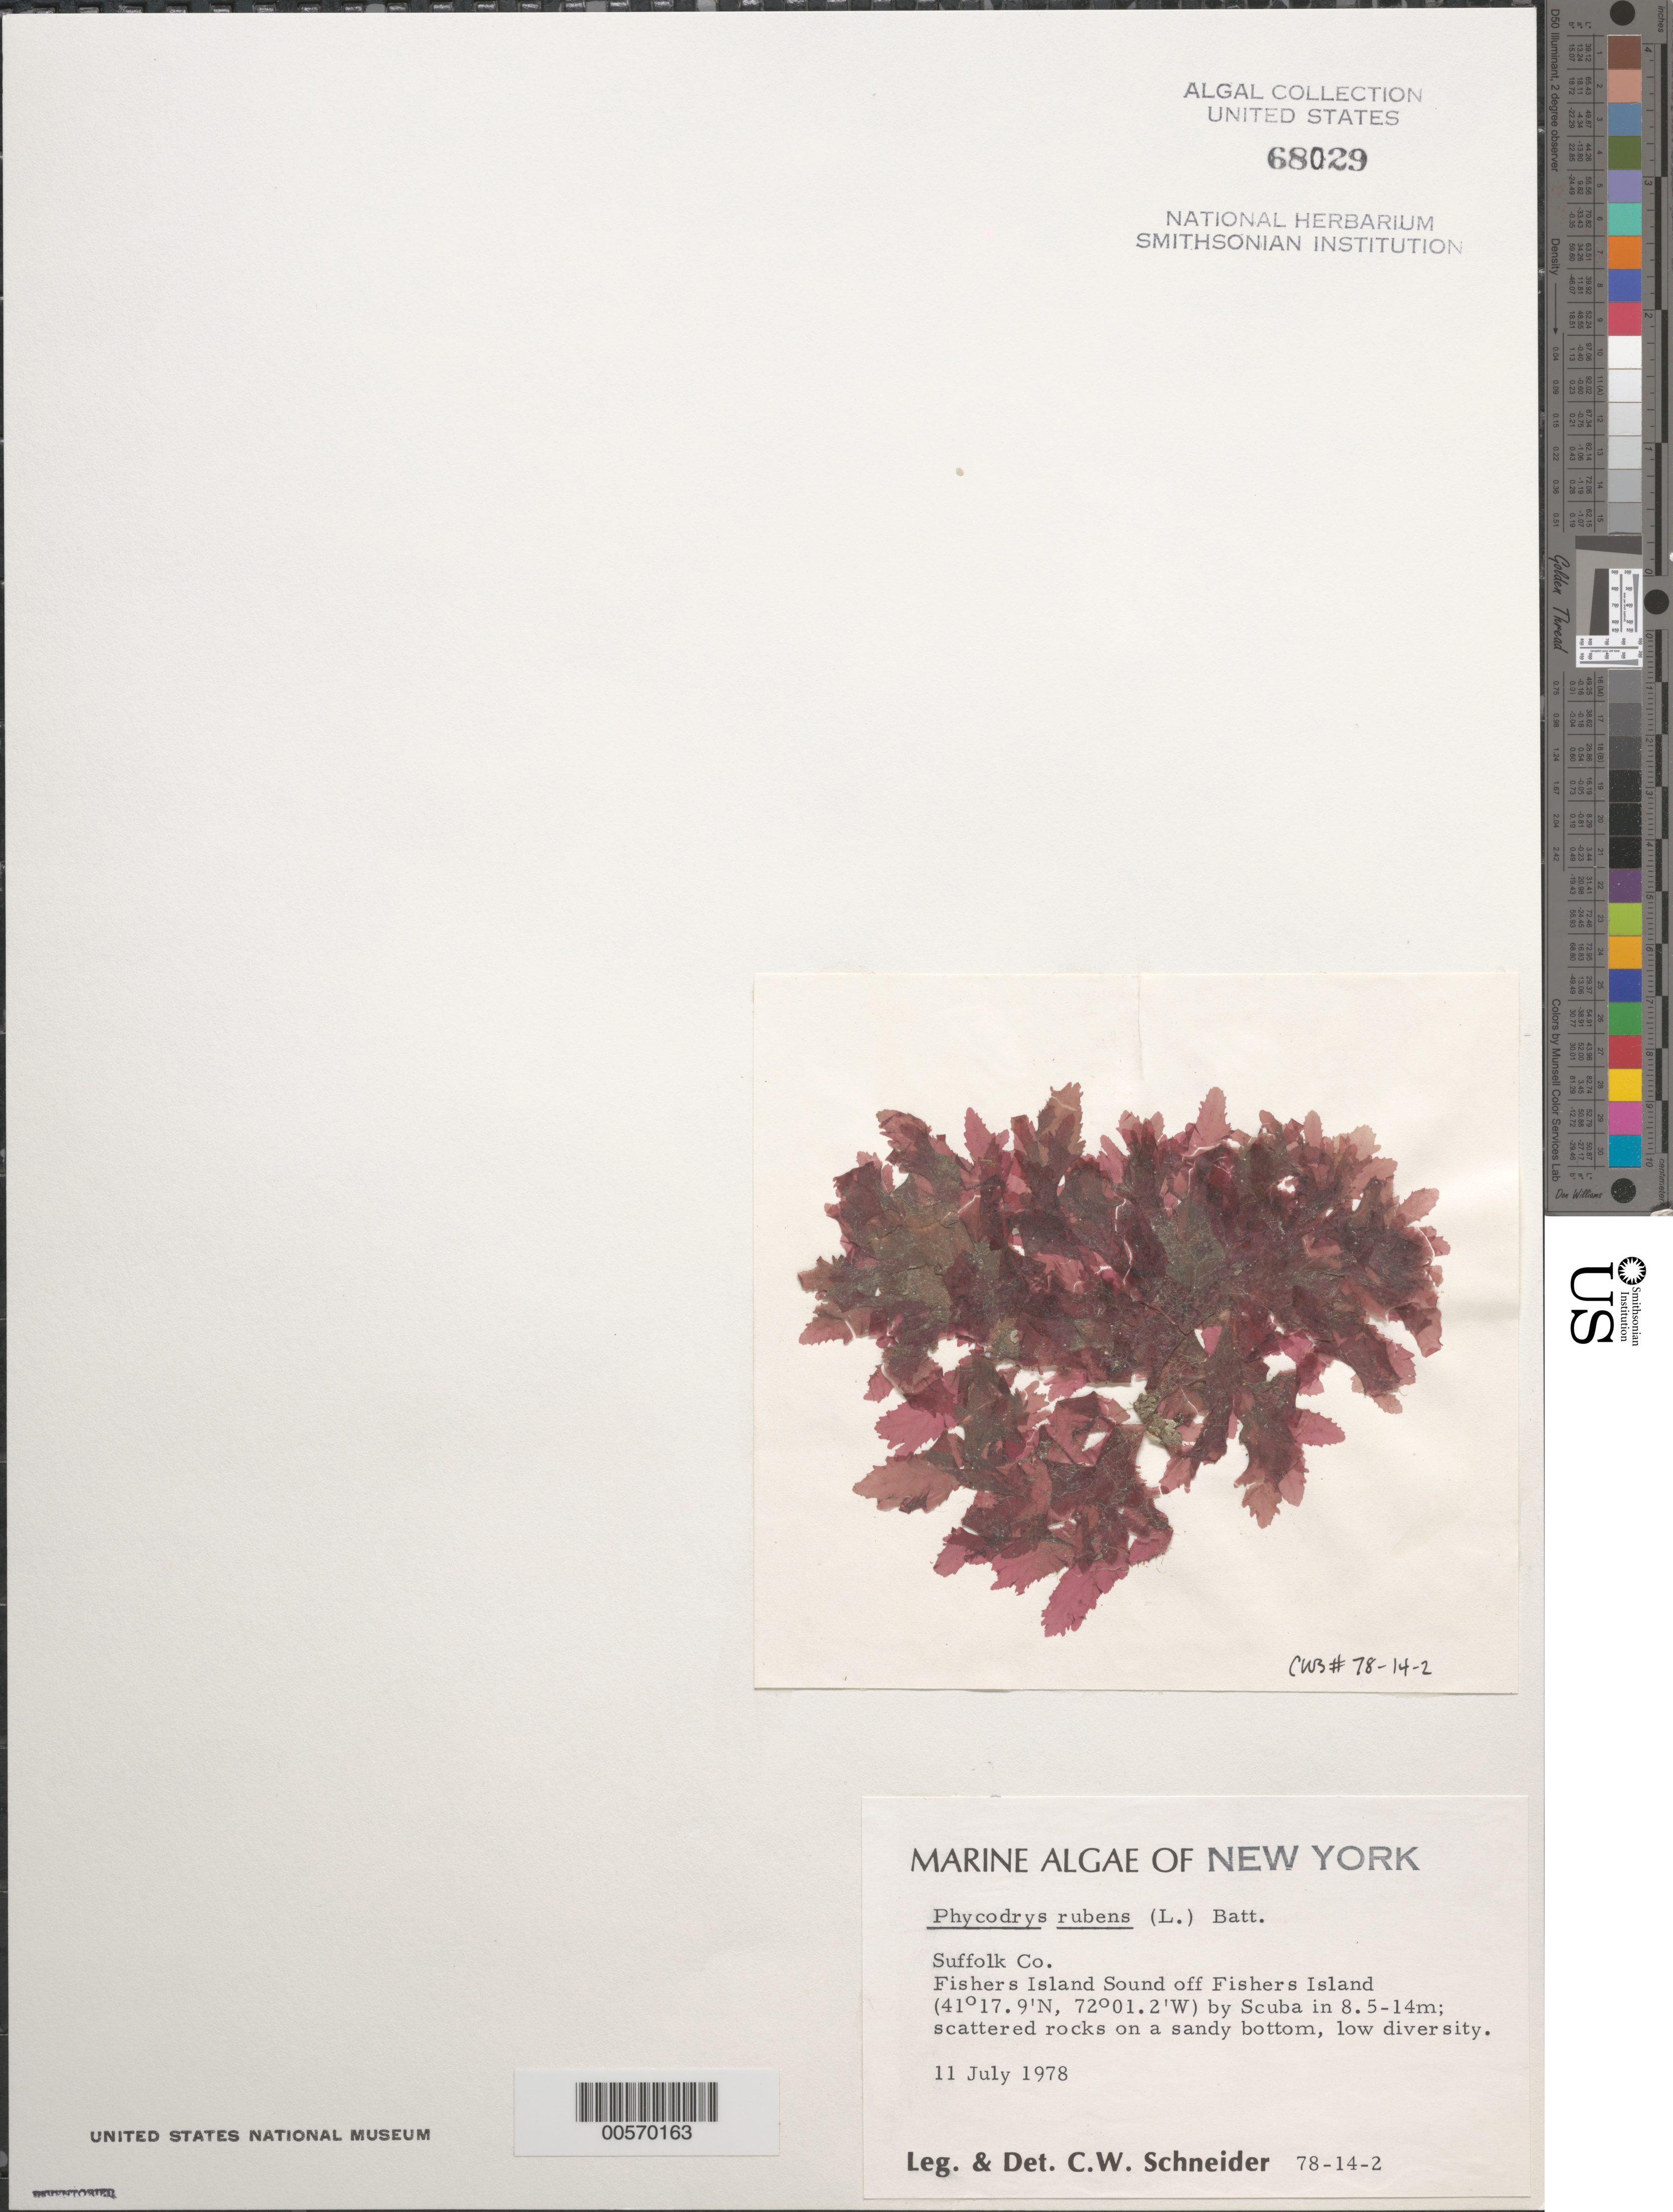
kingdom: Plantae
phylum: Rhodophyta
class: Florideophyceae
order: Ceramiales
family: Delesseriaceae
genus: Phycodrys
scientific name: Phycodrys rubens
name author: (L.) Batters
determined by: Schneider, C. W.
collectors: C. W. Schneider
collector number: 78-14-2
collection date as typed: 11 Jul 1978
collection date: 1978-07-11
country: United States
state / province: New York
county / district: Suffolk County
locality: Fishers Island Sound, off Fishers Island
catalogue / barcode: US 68029